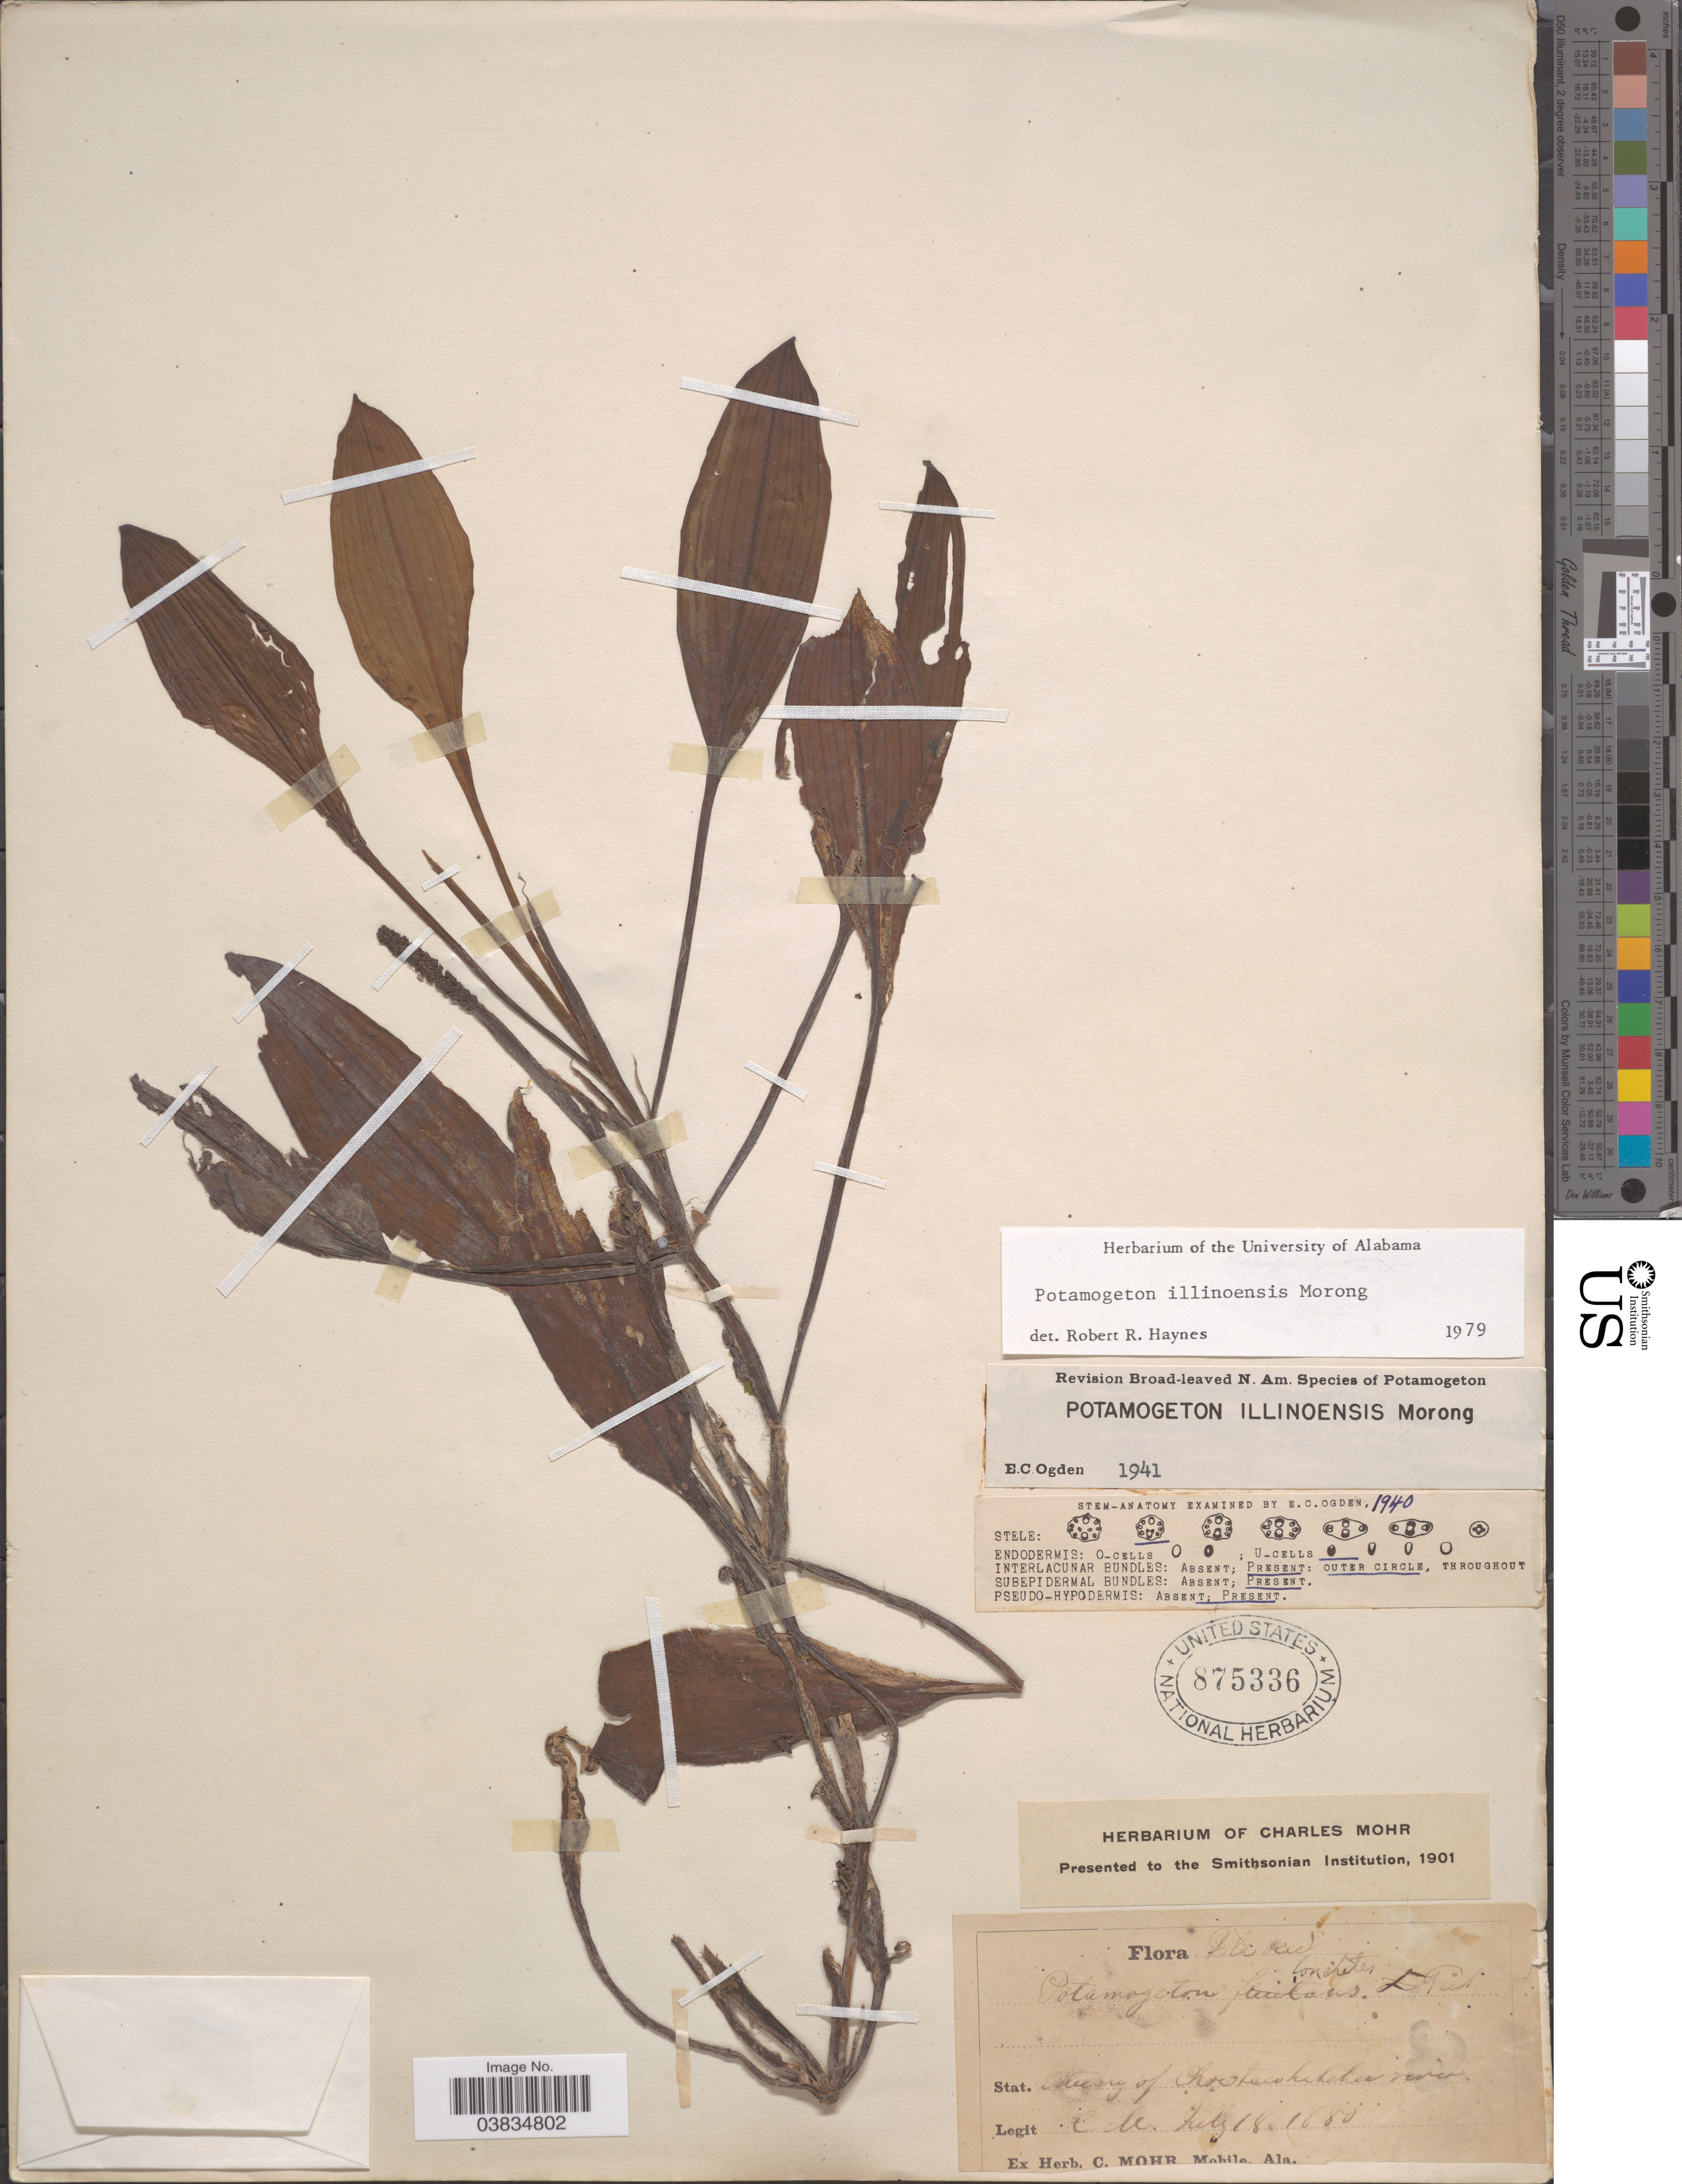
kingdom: Plantae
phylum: Tracheophyta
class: Liliopsida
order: Alismatales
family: Potamogetonaceae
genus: Potamogeton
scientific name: Potamogeton illinoensis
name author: Morong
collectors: Mohr, C. T. (herbarium)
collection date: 1880-07-18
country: United States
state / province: Florida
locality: Fla Occid. Stat. Estuary of Choctawhatchee river.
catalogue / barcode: US 875336